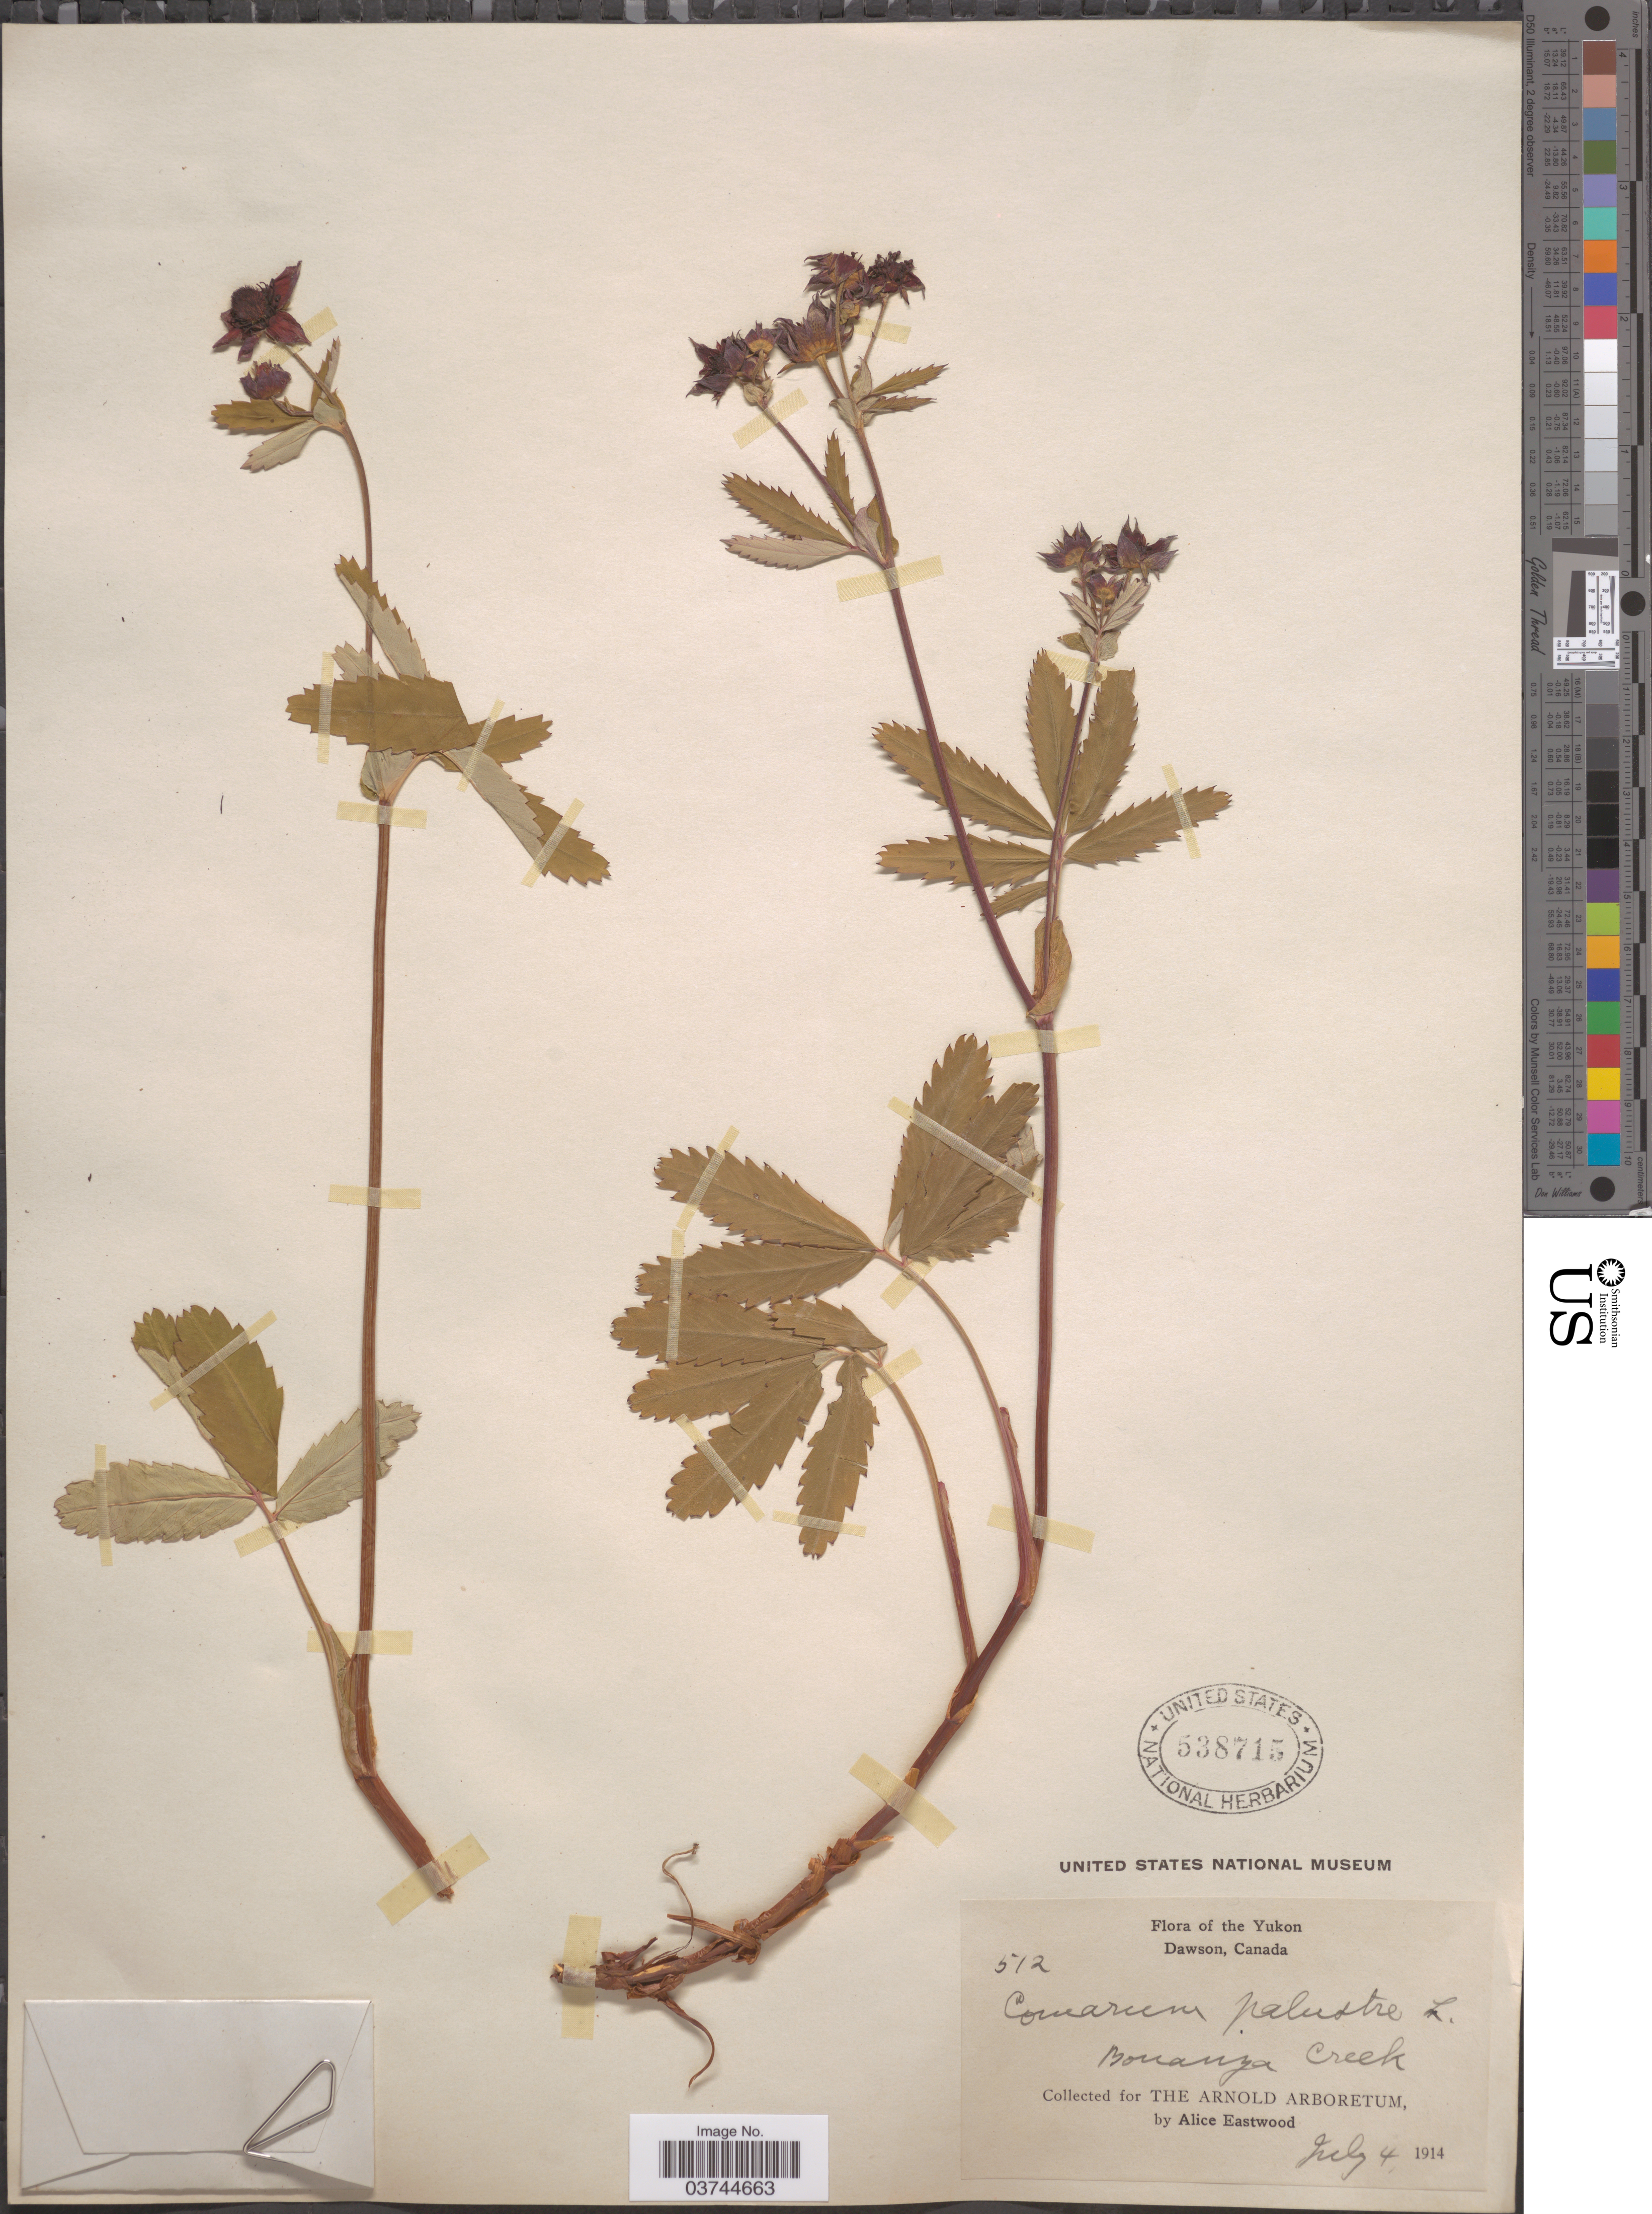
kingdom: Plantae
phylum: Tracheophyta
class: Magnoliopsida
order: Rosales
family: Rosaceae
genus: Comarum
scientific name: Comarum palustre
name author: L.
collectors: A. Eastwood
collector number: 512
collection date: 1914-07-04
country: Canada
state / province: Yukon Territory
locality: Dawson. Bonanza Creek.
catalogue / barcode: US 538715